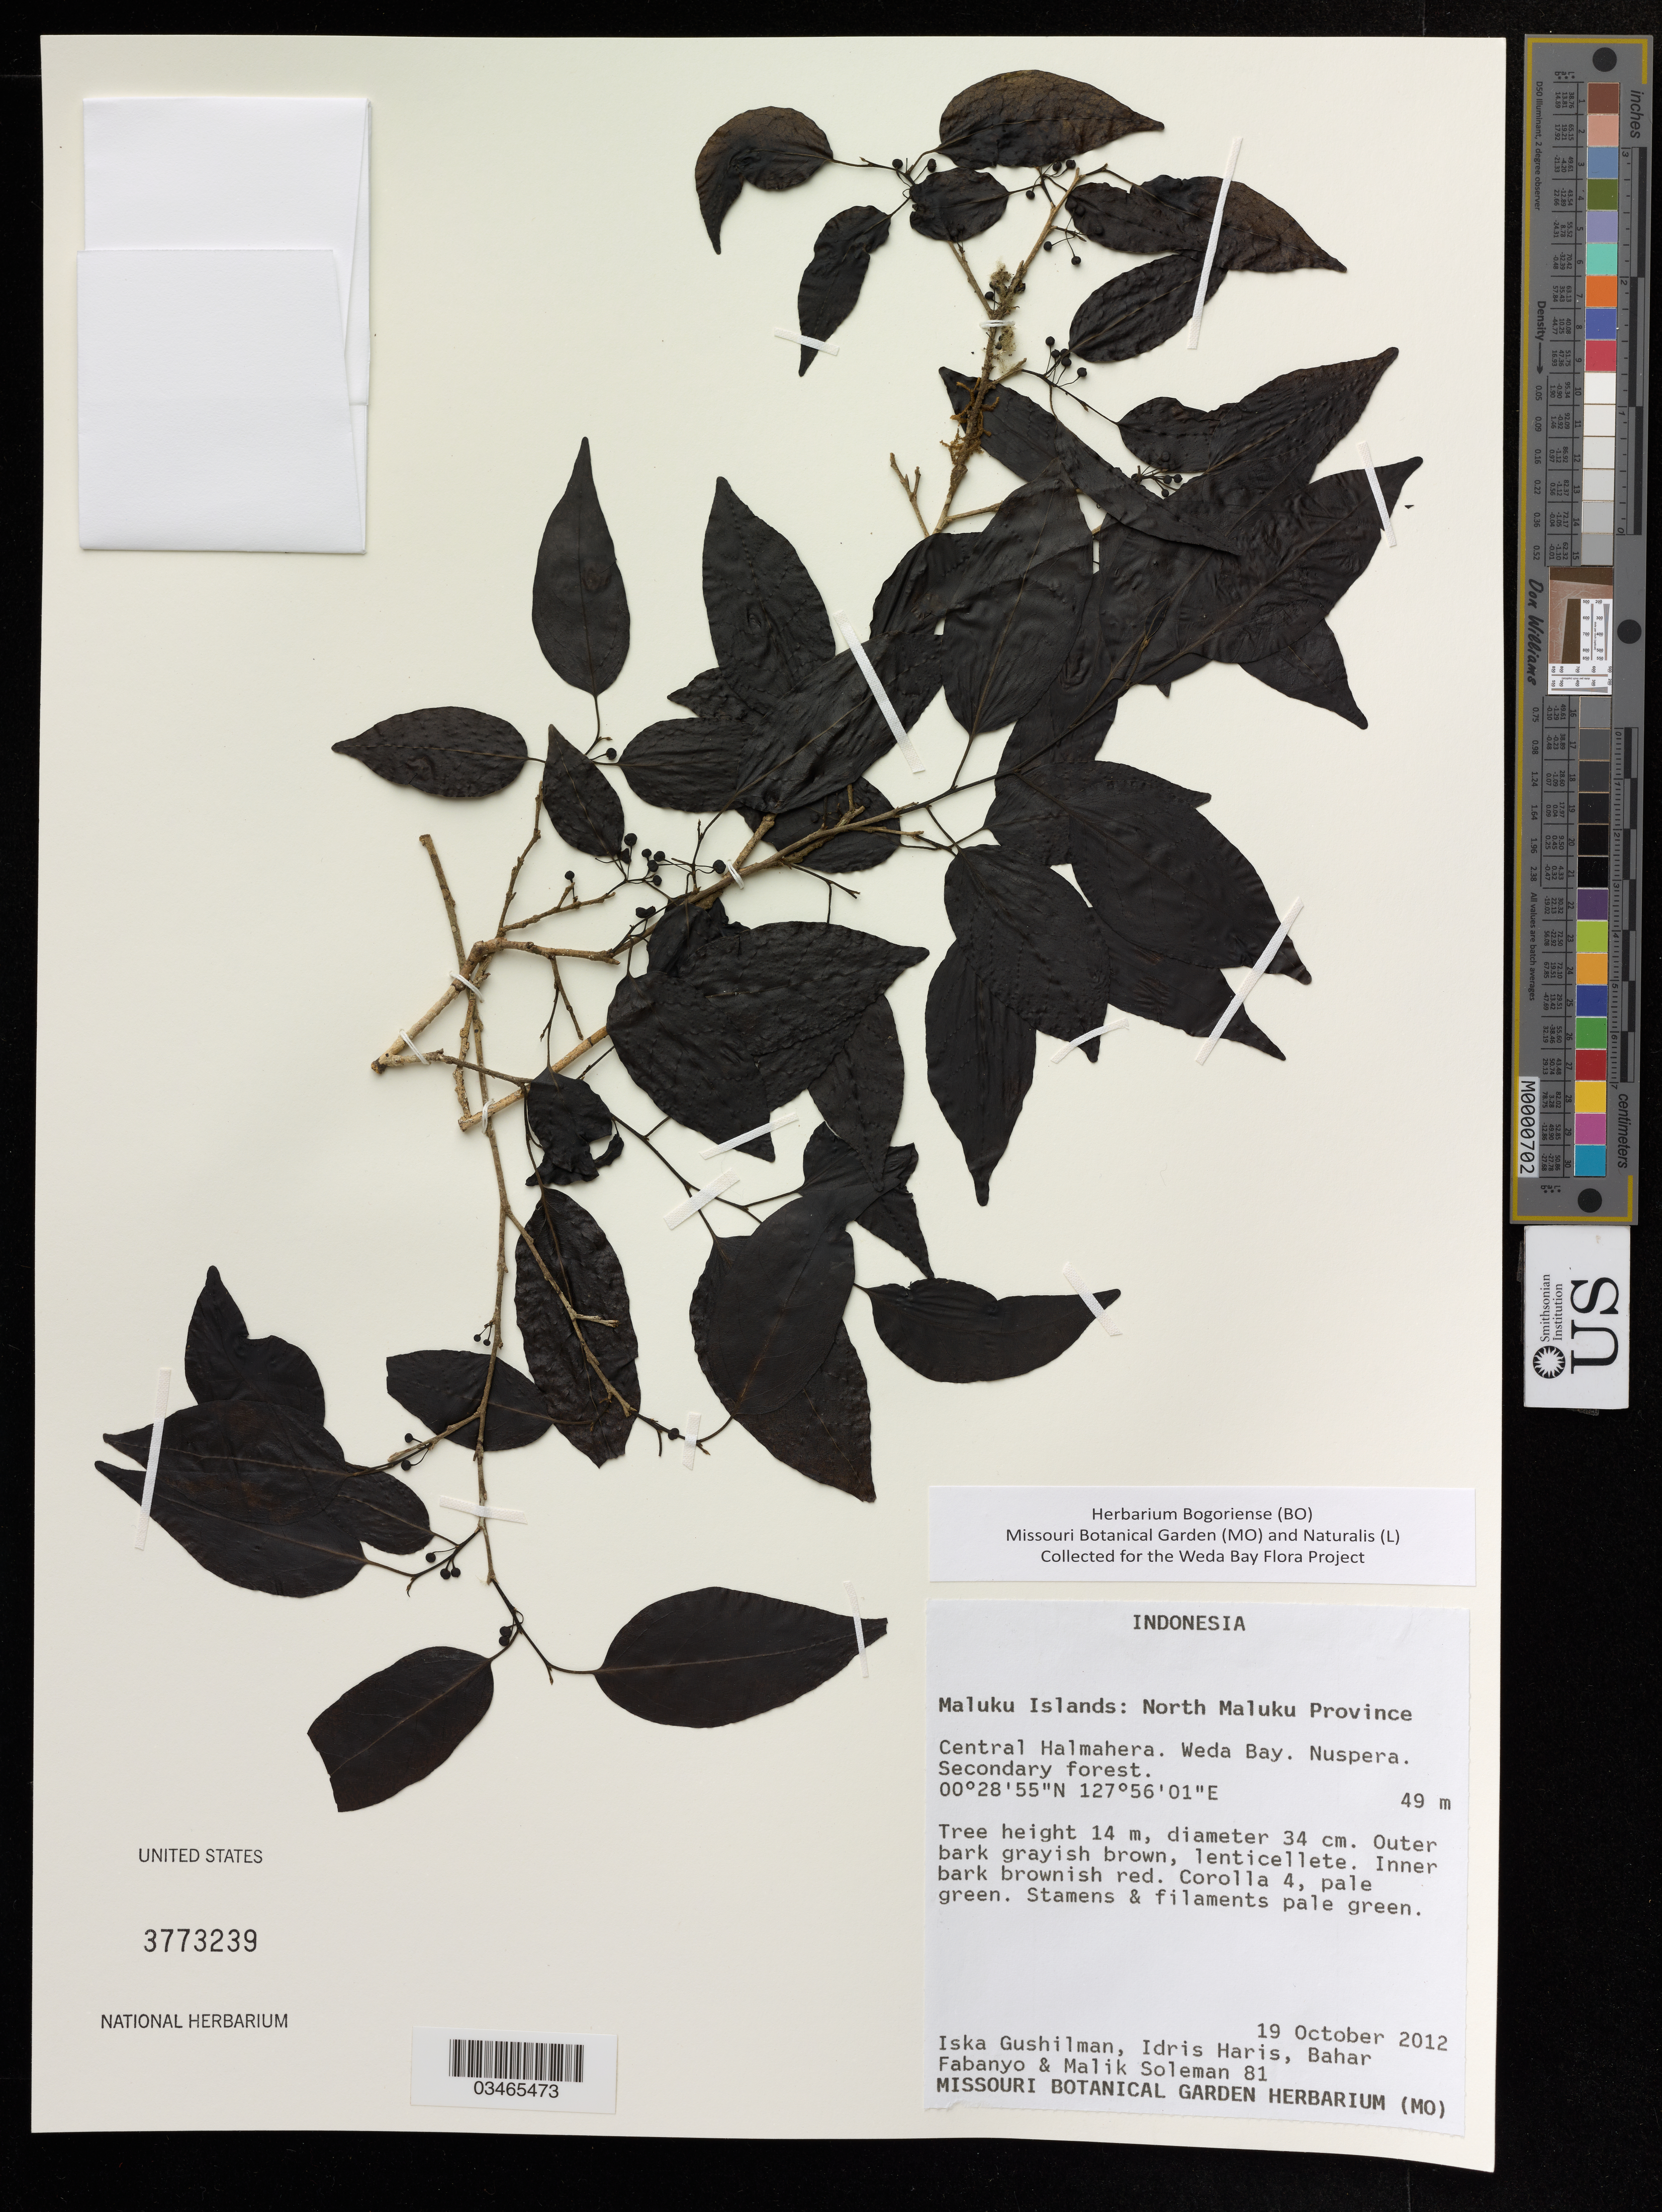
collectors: I. Gushilman, I. Haris & B. Fabanyo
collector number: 81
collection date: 2012-10-19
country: Indonesia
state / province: Maluku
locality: North Maluku Province, Central Halmahera, Weda Bay, Nuspera, Secondary forest.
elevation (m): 49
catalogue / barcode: US 3773239